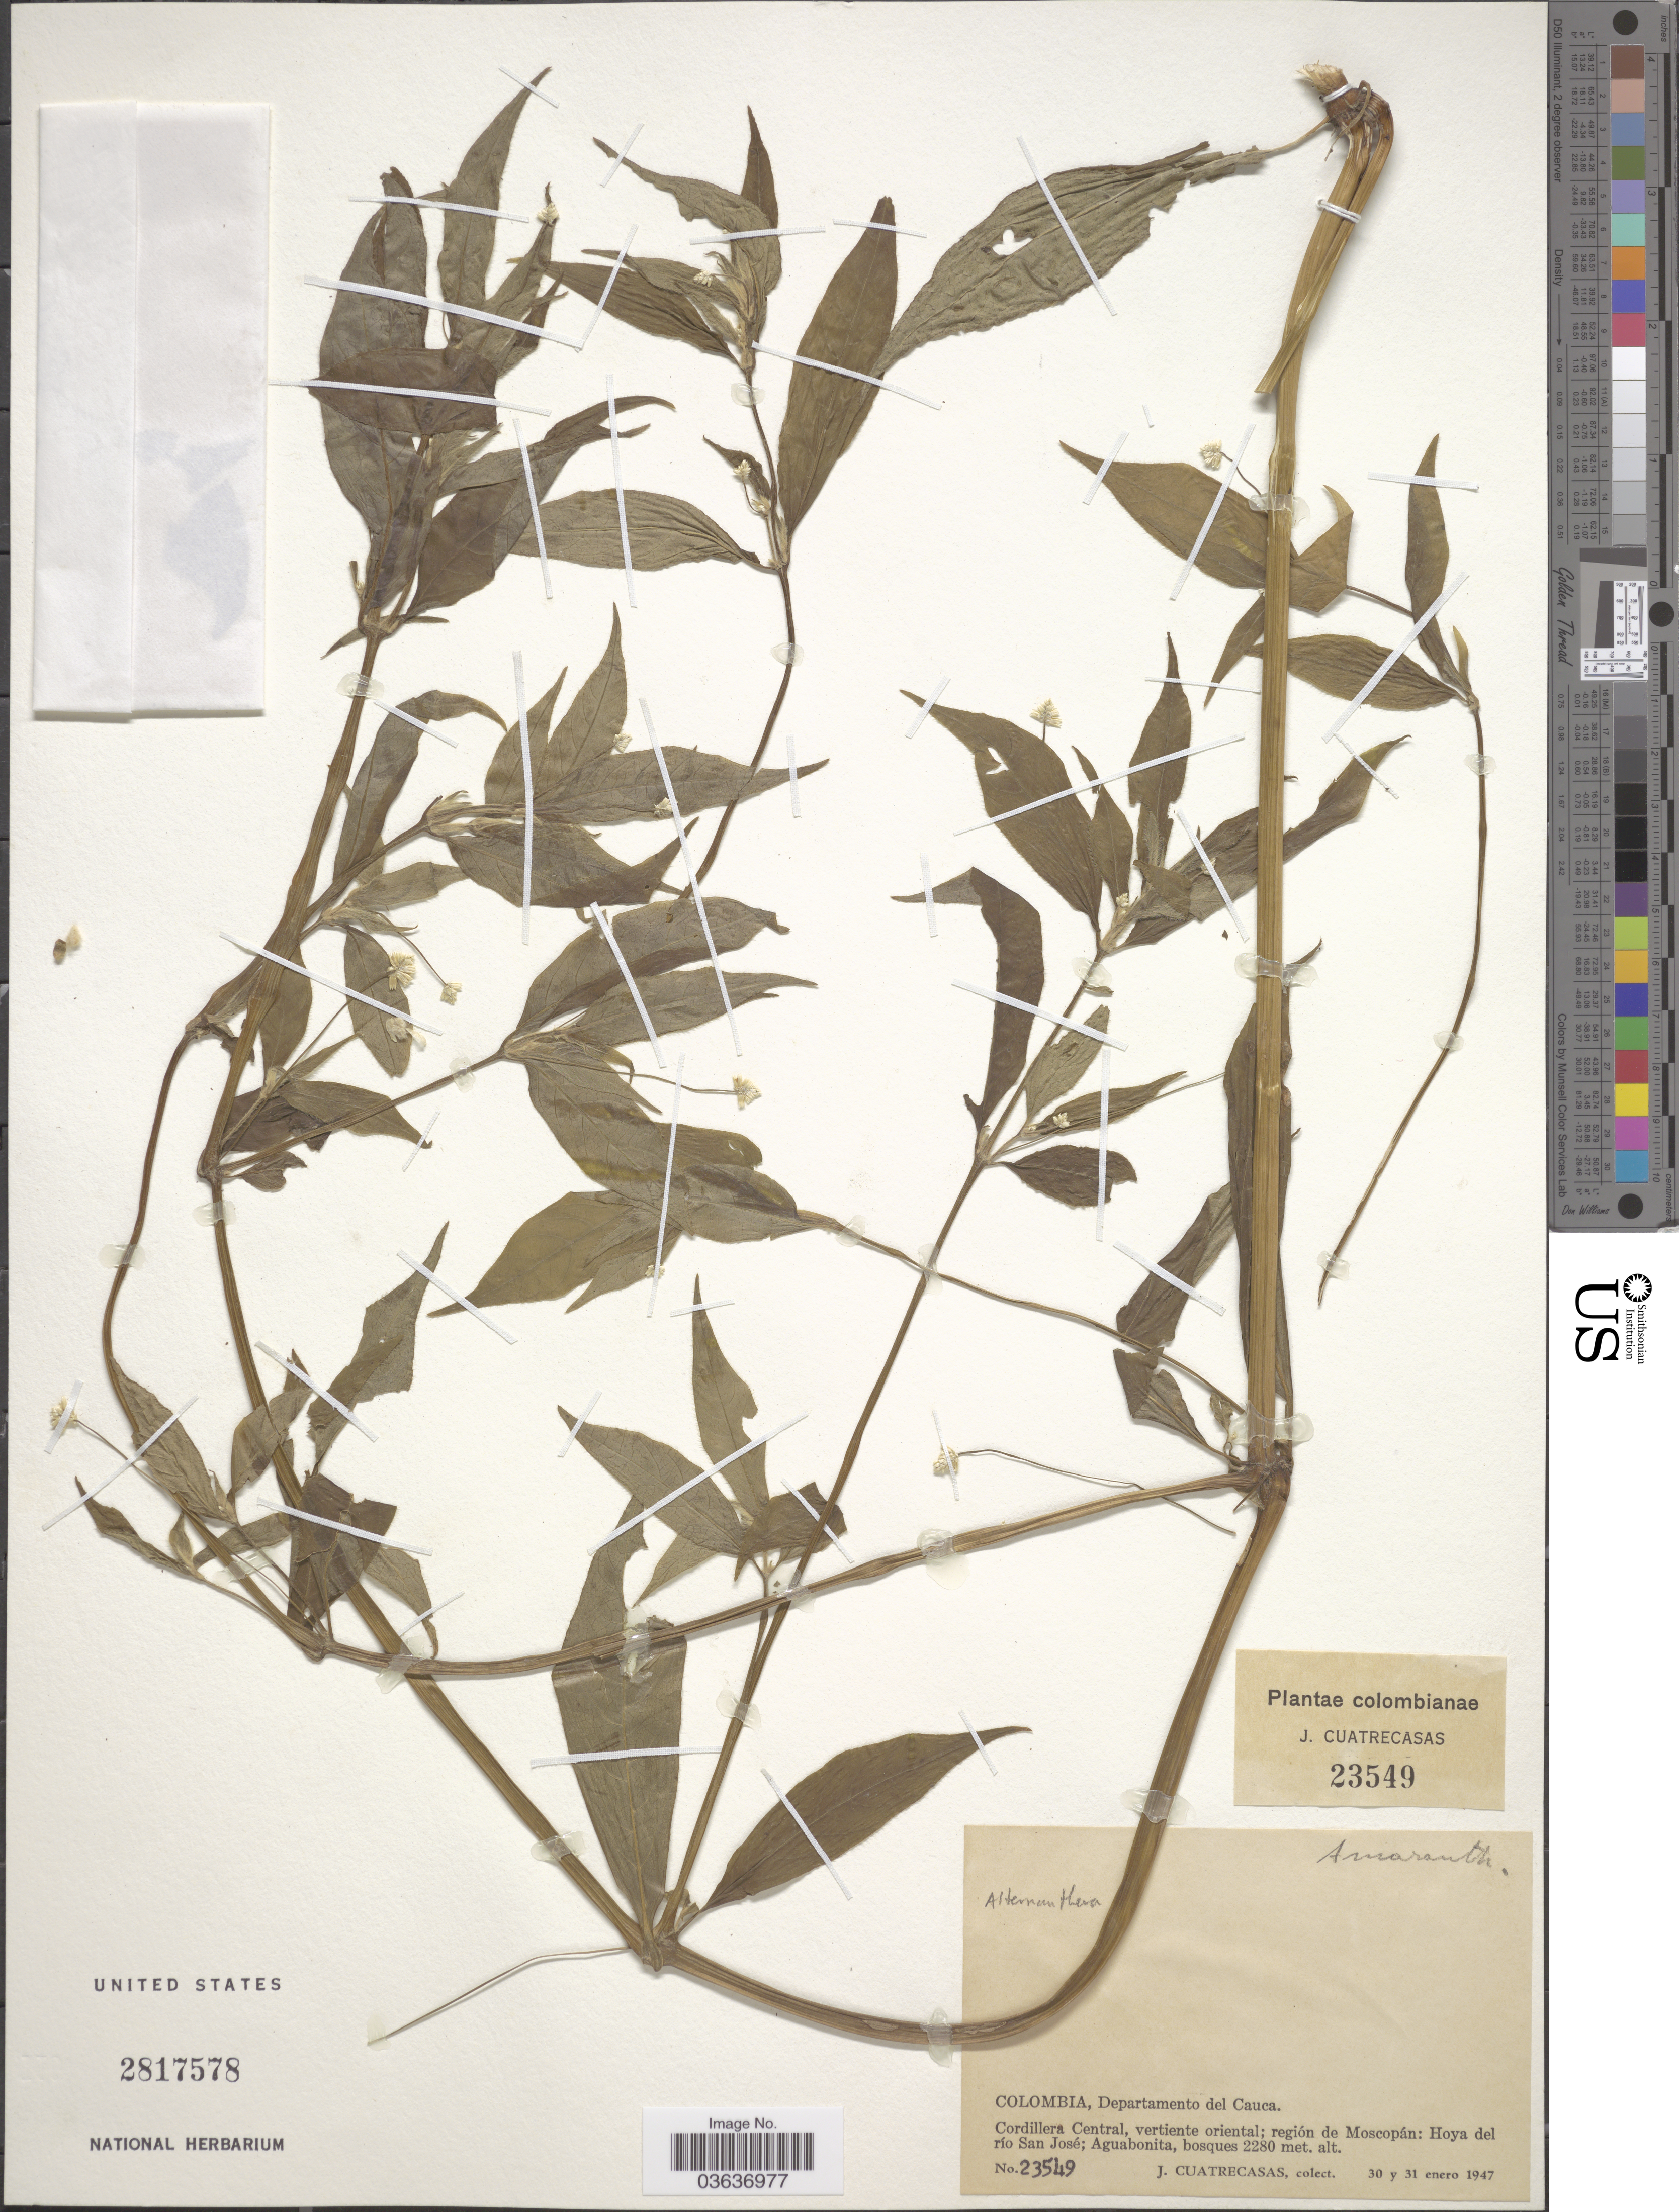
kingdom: Plantae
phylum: Tracheophyta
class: Magnoliopsida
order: Caryophyllales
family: Amaranthaceae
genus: Alternanthera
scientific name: Alternanthera sp.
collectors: J. Cuatrecasas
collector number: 23549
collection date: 1947-01-30/1947-01-31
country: Colombia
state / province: Cauca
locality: Departamento del Cauca. Cordillera Central, vertiente oriental; región de Moscopán: Hoya del río San José; Aguabonita.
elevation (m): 2280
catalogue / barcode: US 2817578